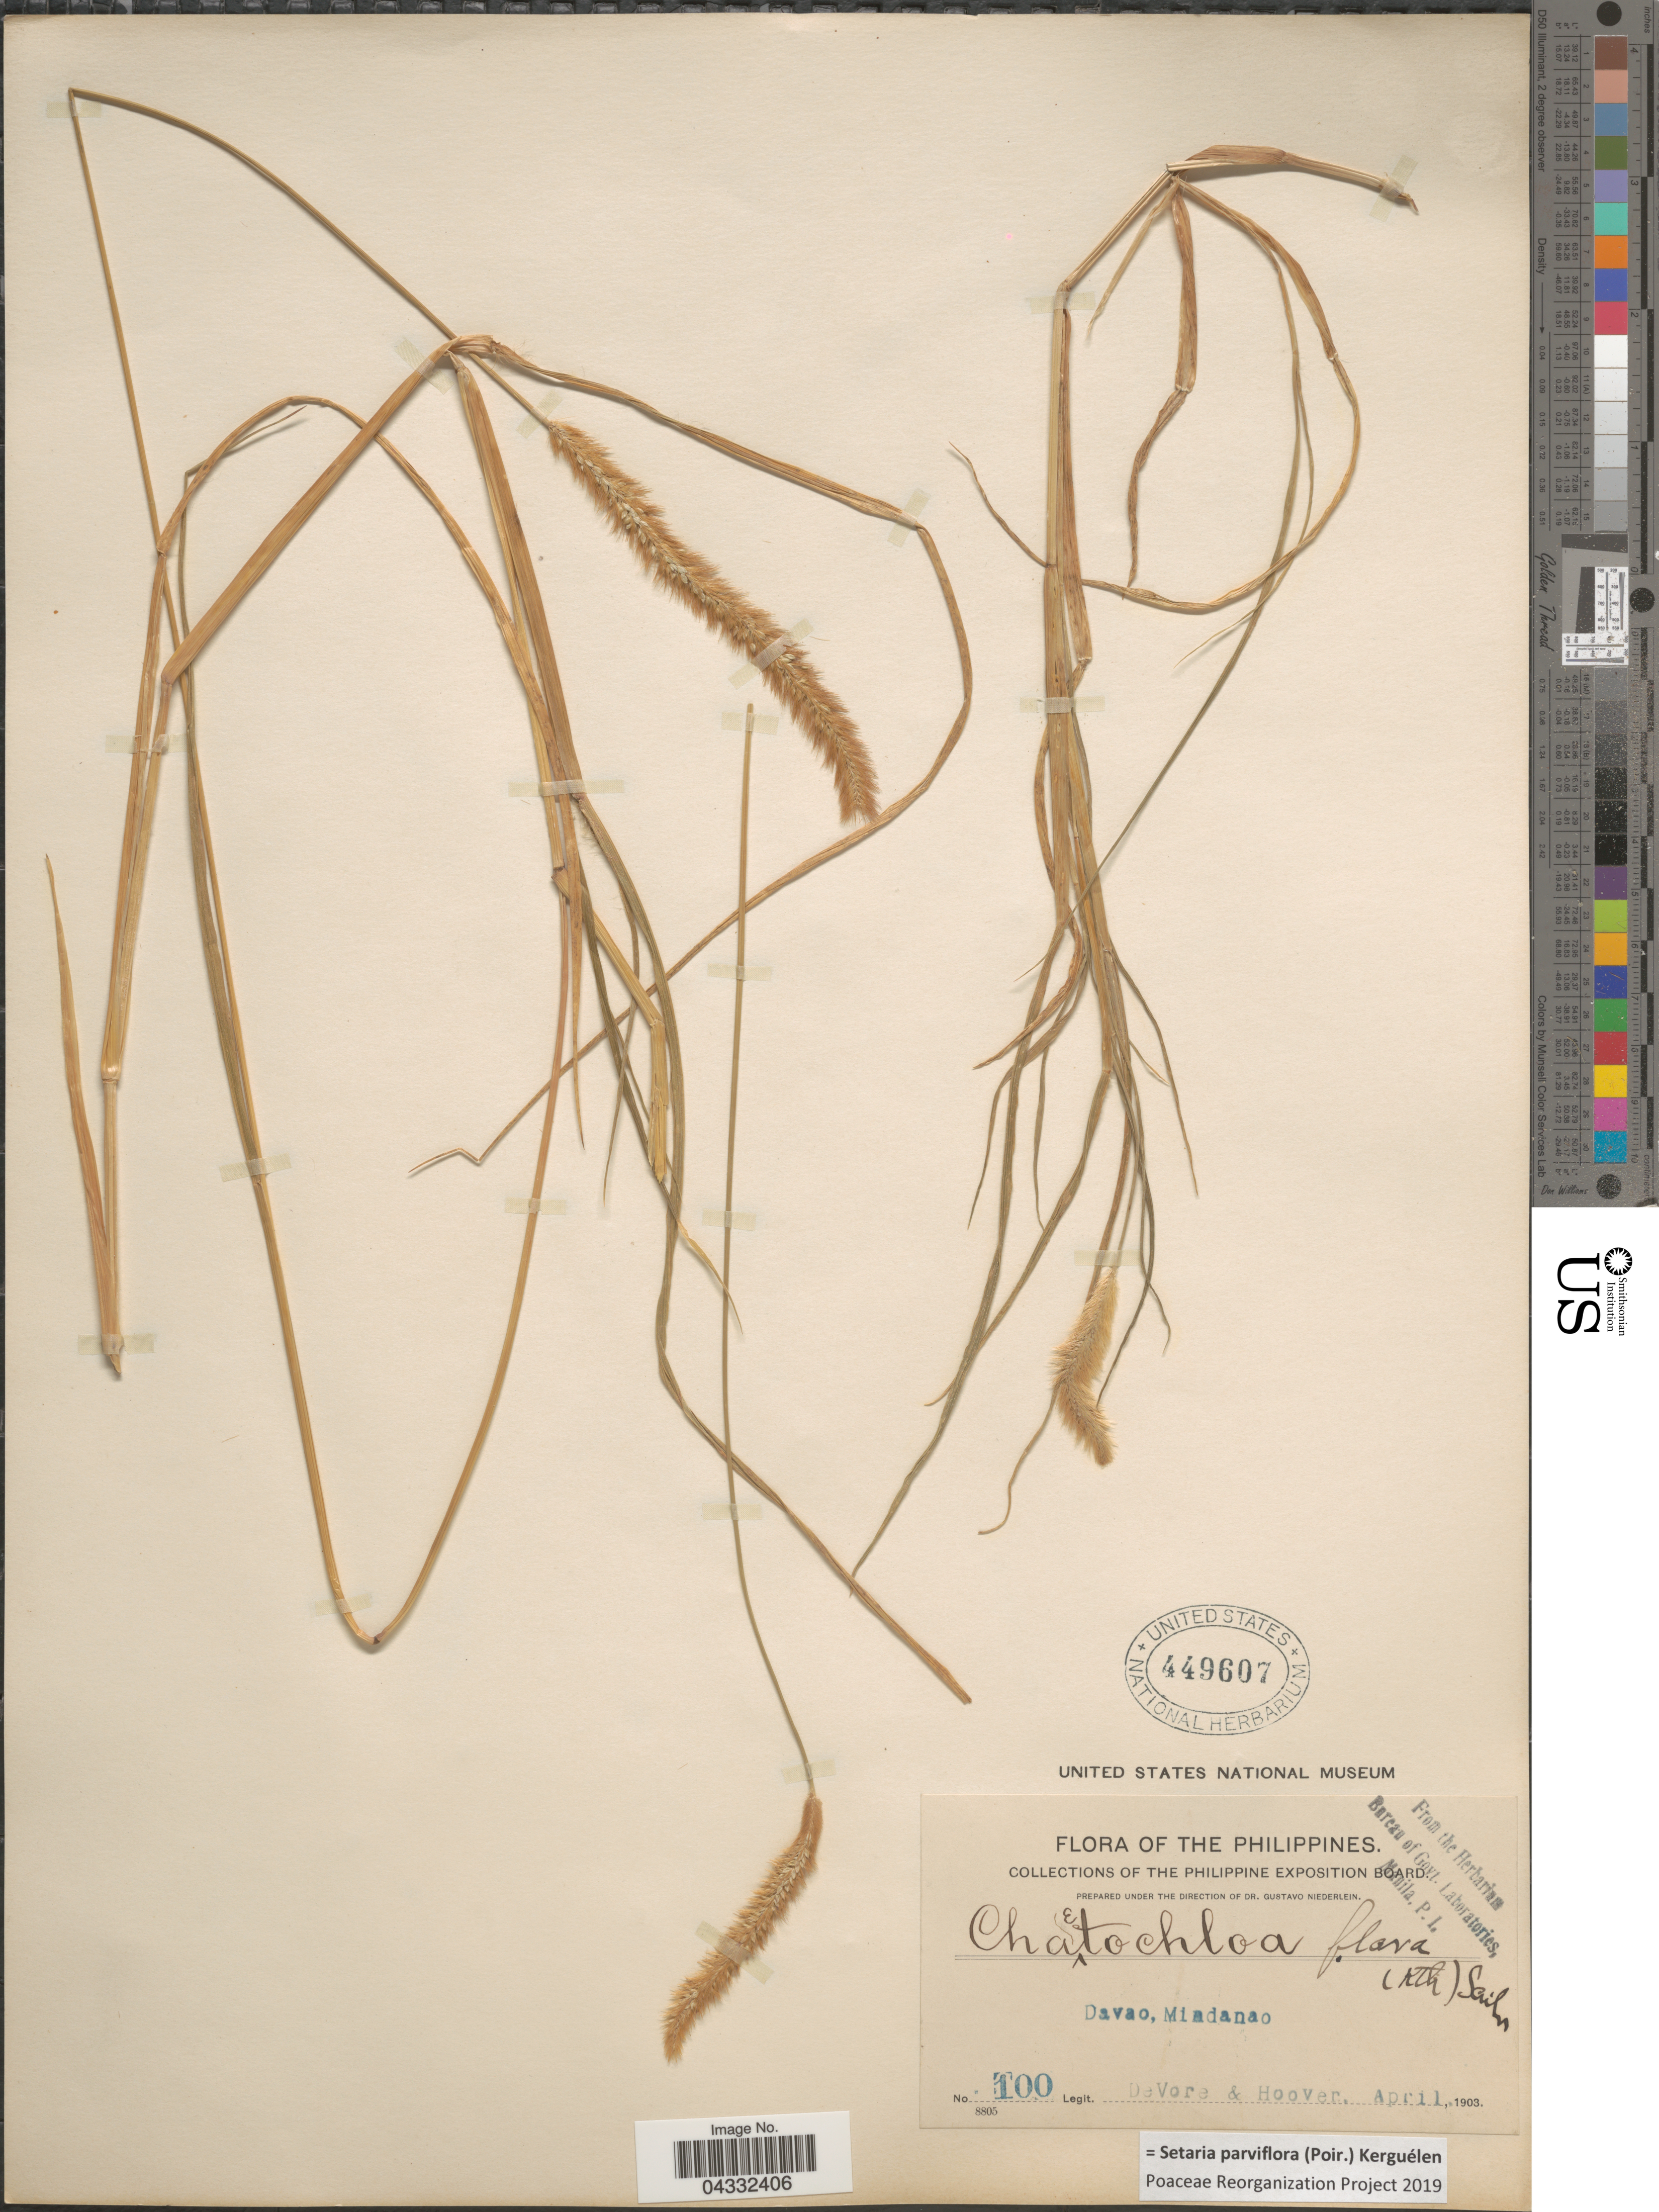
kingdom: Plantae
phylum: Tracheophyta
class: Liliopsida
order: Poales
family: Poaceae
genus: Setaria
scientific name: Setaria parviflora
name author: (Poir.) Kerguélen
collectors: B. F. DeVore & -- Hoover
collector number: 100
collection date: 1903-04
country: Philippines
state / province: Davao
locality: Mindanao.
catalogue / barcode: US 449607